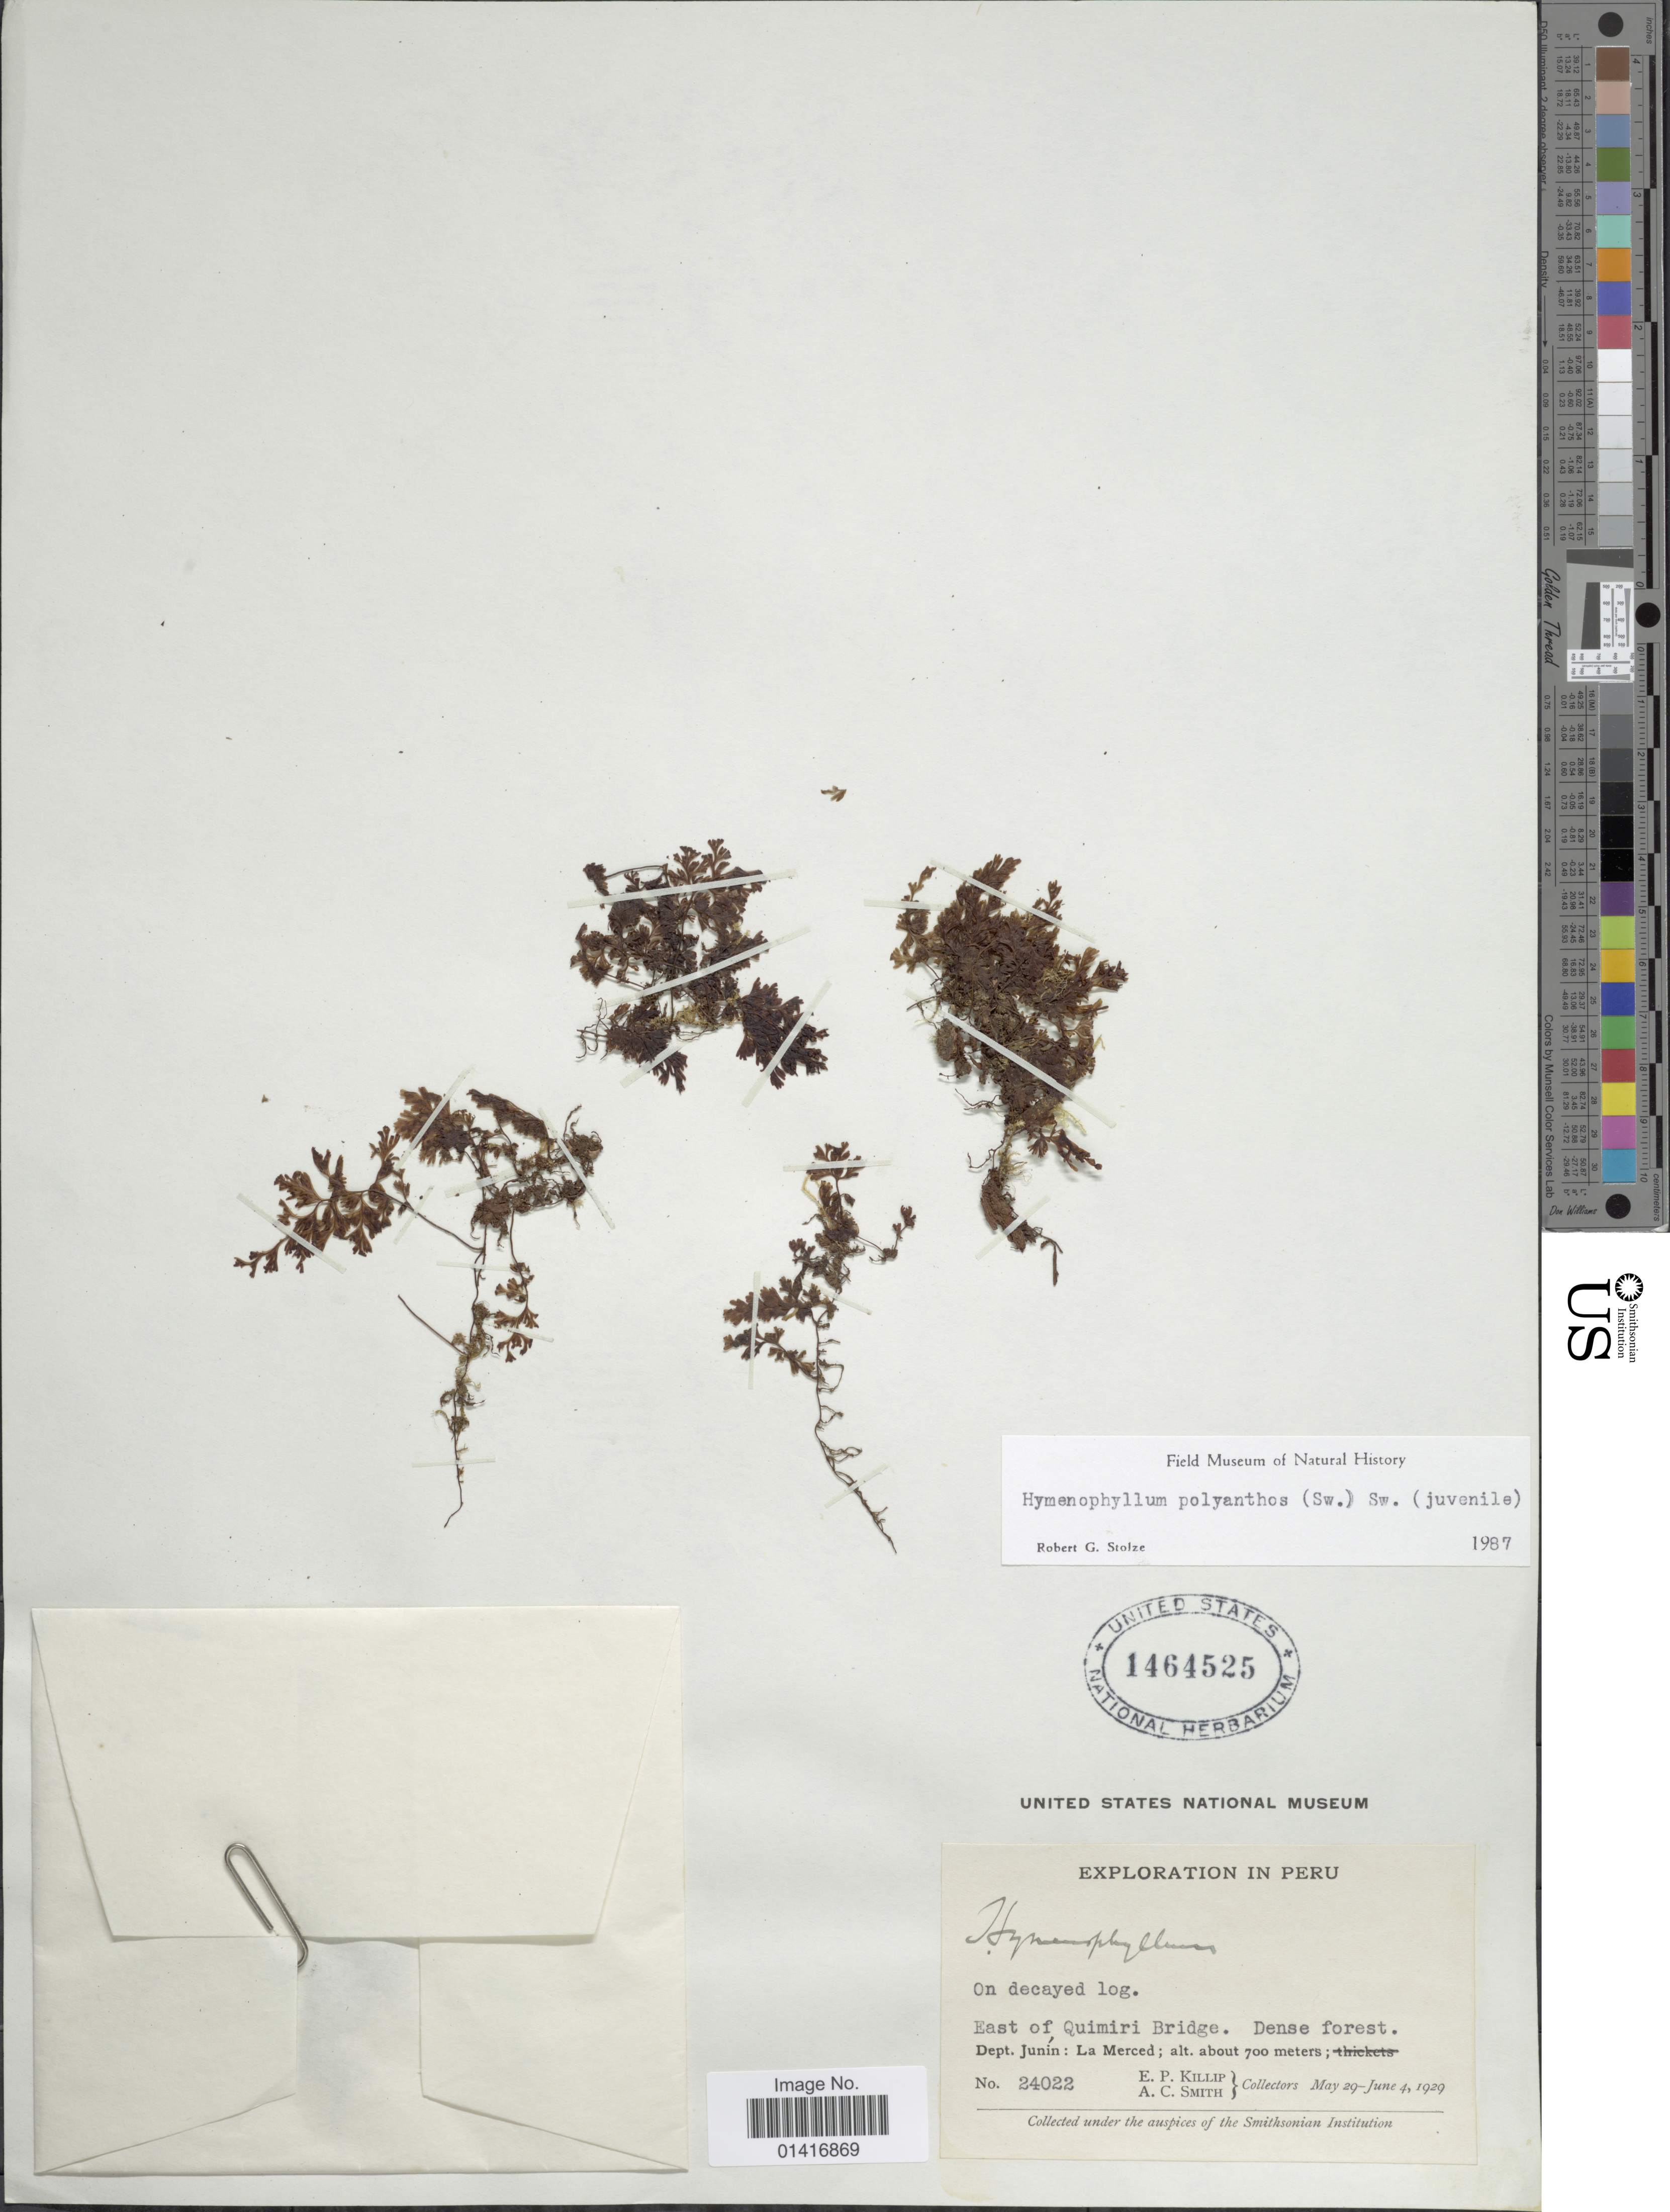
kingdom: Plantae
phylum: Tracheophyta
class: Polypodiopsida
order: Hymenophyllales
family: Hymenophyllaceae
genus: Hymenophyllum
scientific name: Hymenophyllum polyanthos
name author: (Sw.) Sw.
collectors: E. P. Killip & A. C. Smith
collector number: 24022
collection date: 1929-05-29/1929-06-04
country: Peru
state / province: Junín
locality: East of Quimiri Bridge. Dense forest. Dept. Junín: La Merced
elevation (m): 700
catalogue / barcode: US 1464525